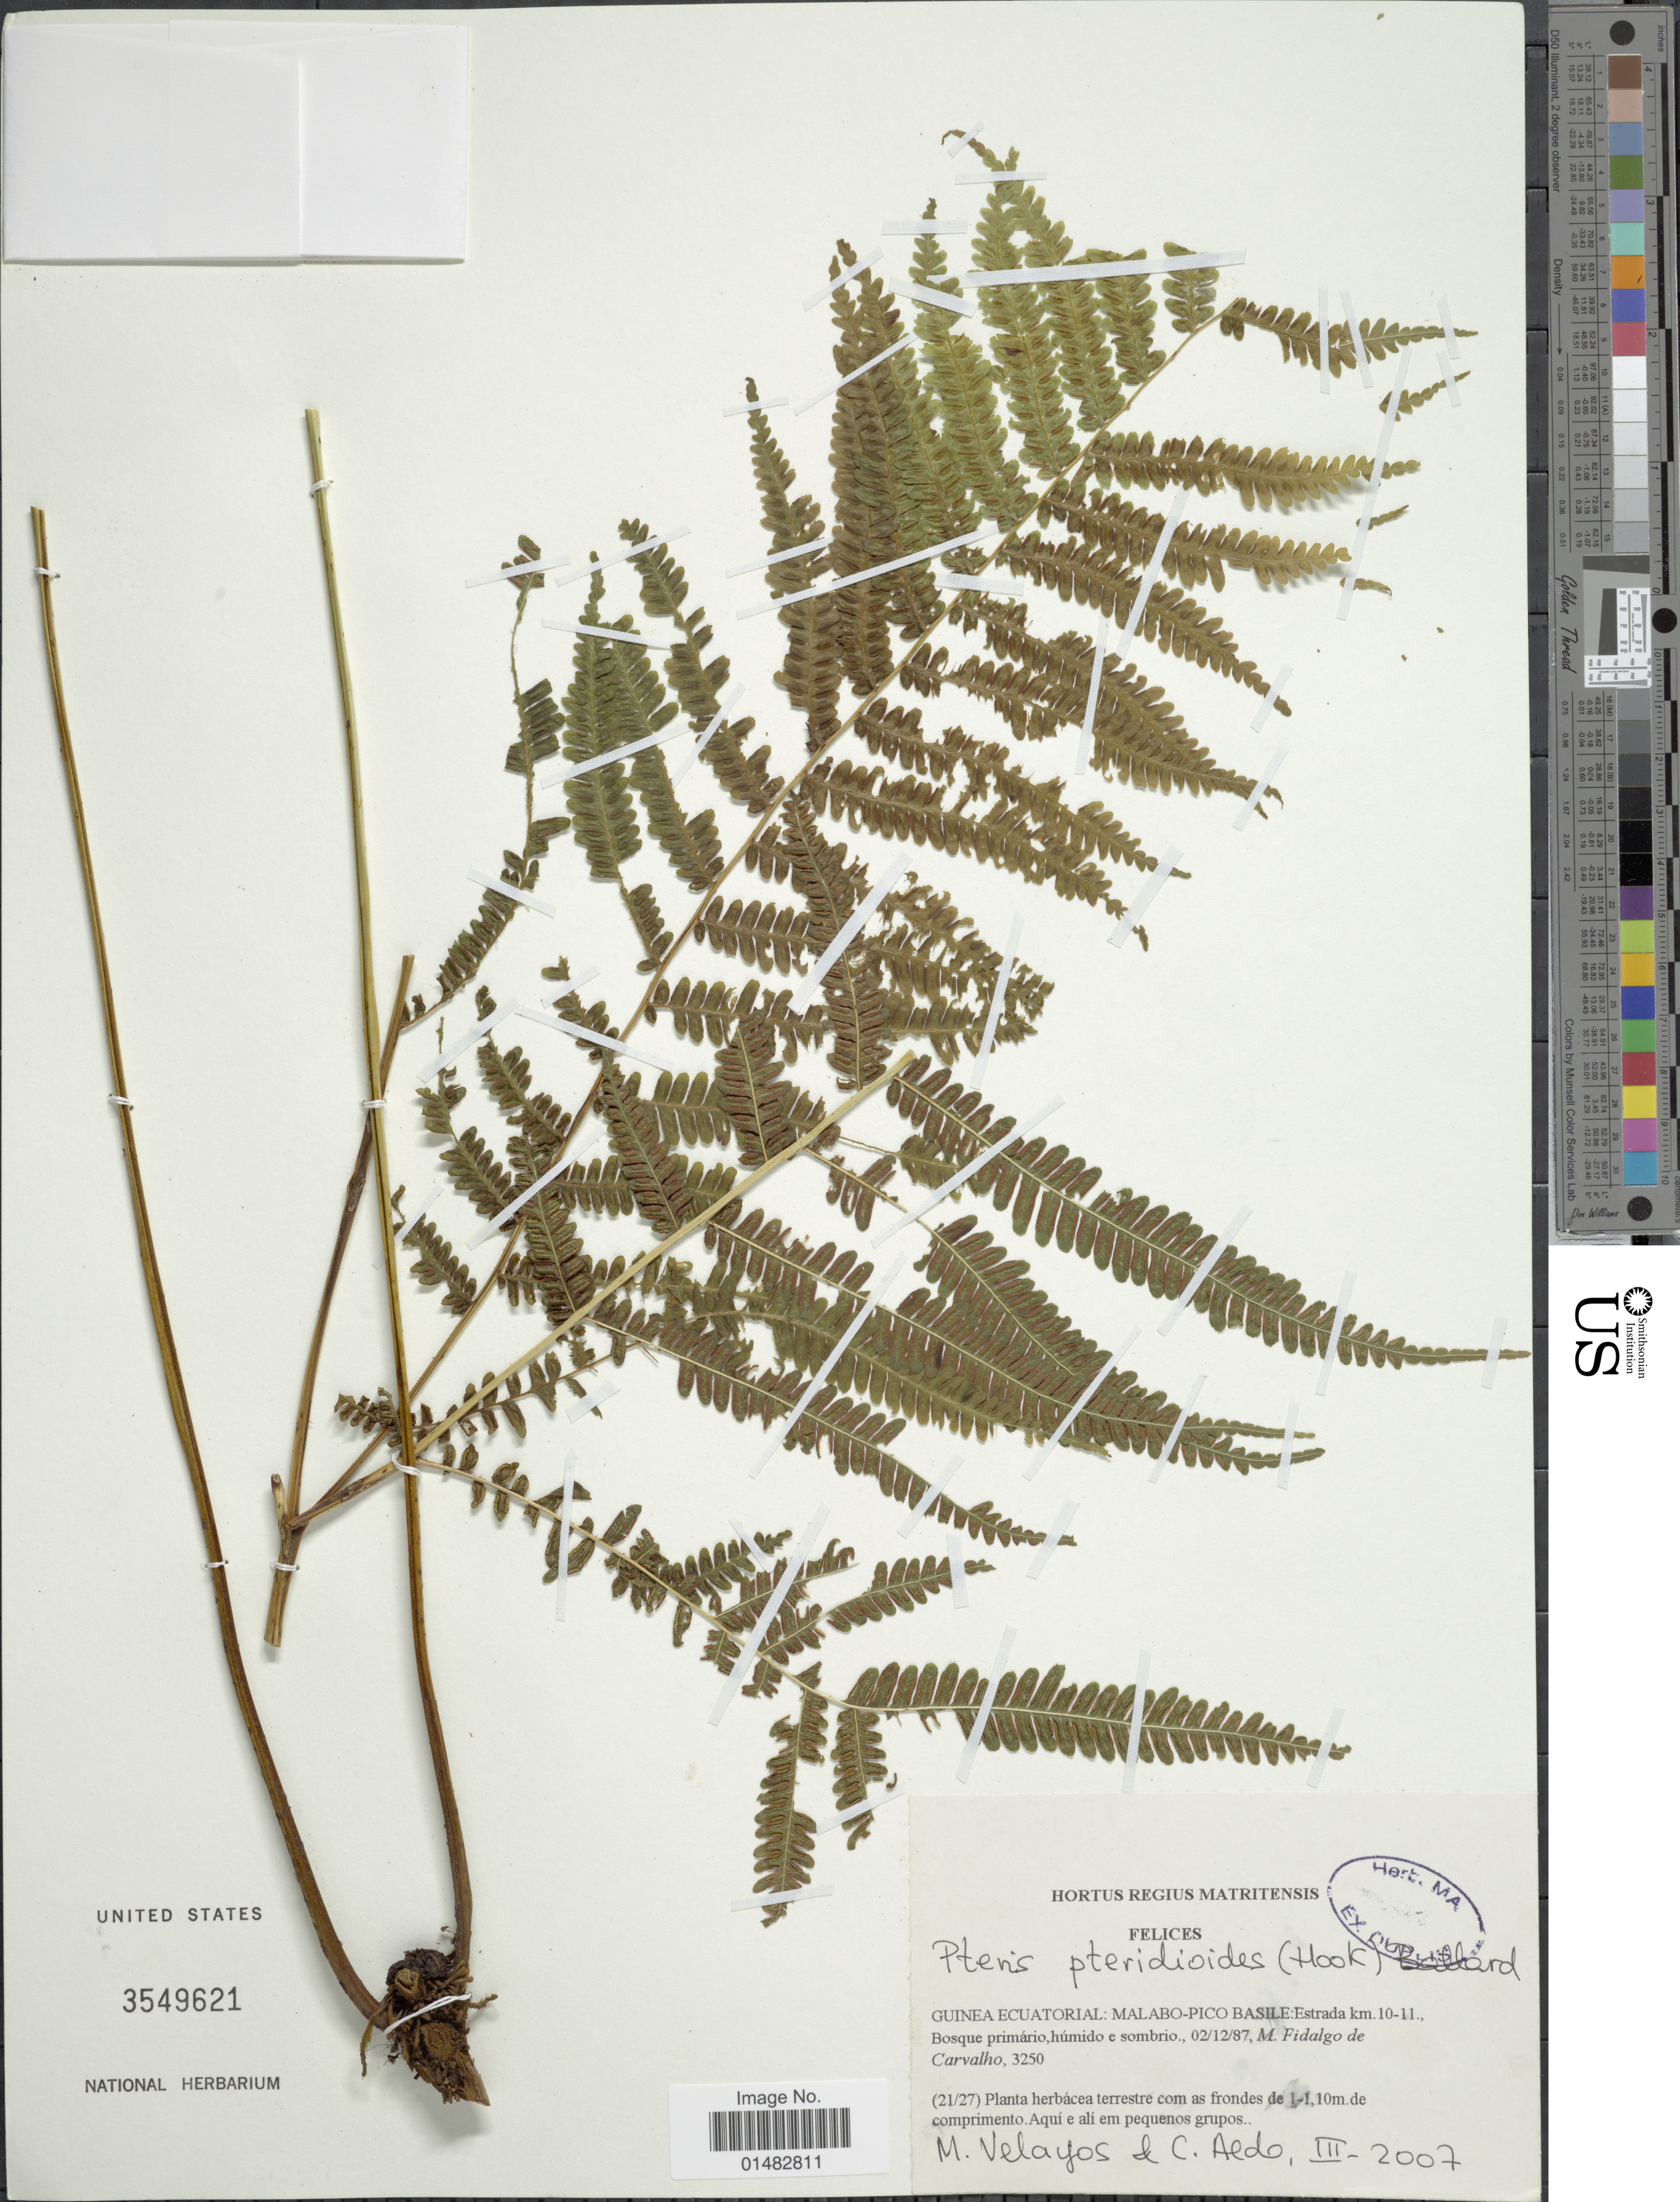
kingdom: Plantae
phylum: Tracheophyta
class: Polypodiopsida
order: Polypodiales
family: Pteridaceae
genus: Pteris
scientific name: Pteris pteridioides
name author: (Hook.) Ballard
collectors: M. Fidalgo de Carvalho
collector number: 3250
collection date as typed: Transcribed d/m/y: 2/12/87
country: Equatorial Guinea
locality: Guinea Ecuatorial: Malabo-Pico Basile: Estrada Km. 10-11 Bosque Primario, humido e sombrio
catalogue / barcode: US 3549621